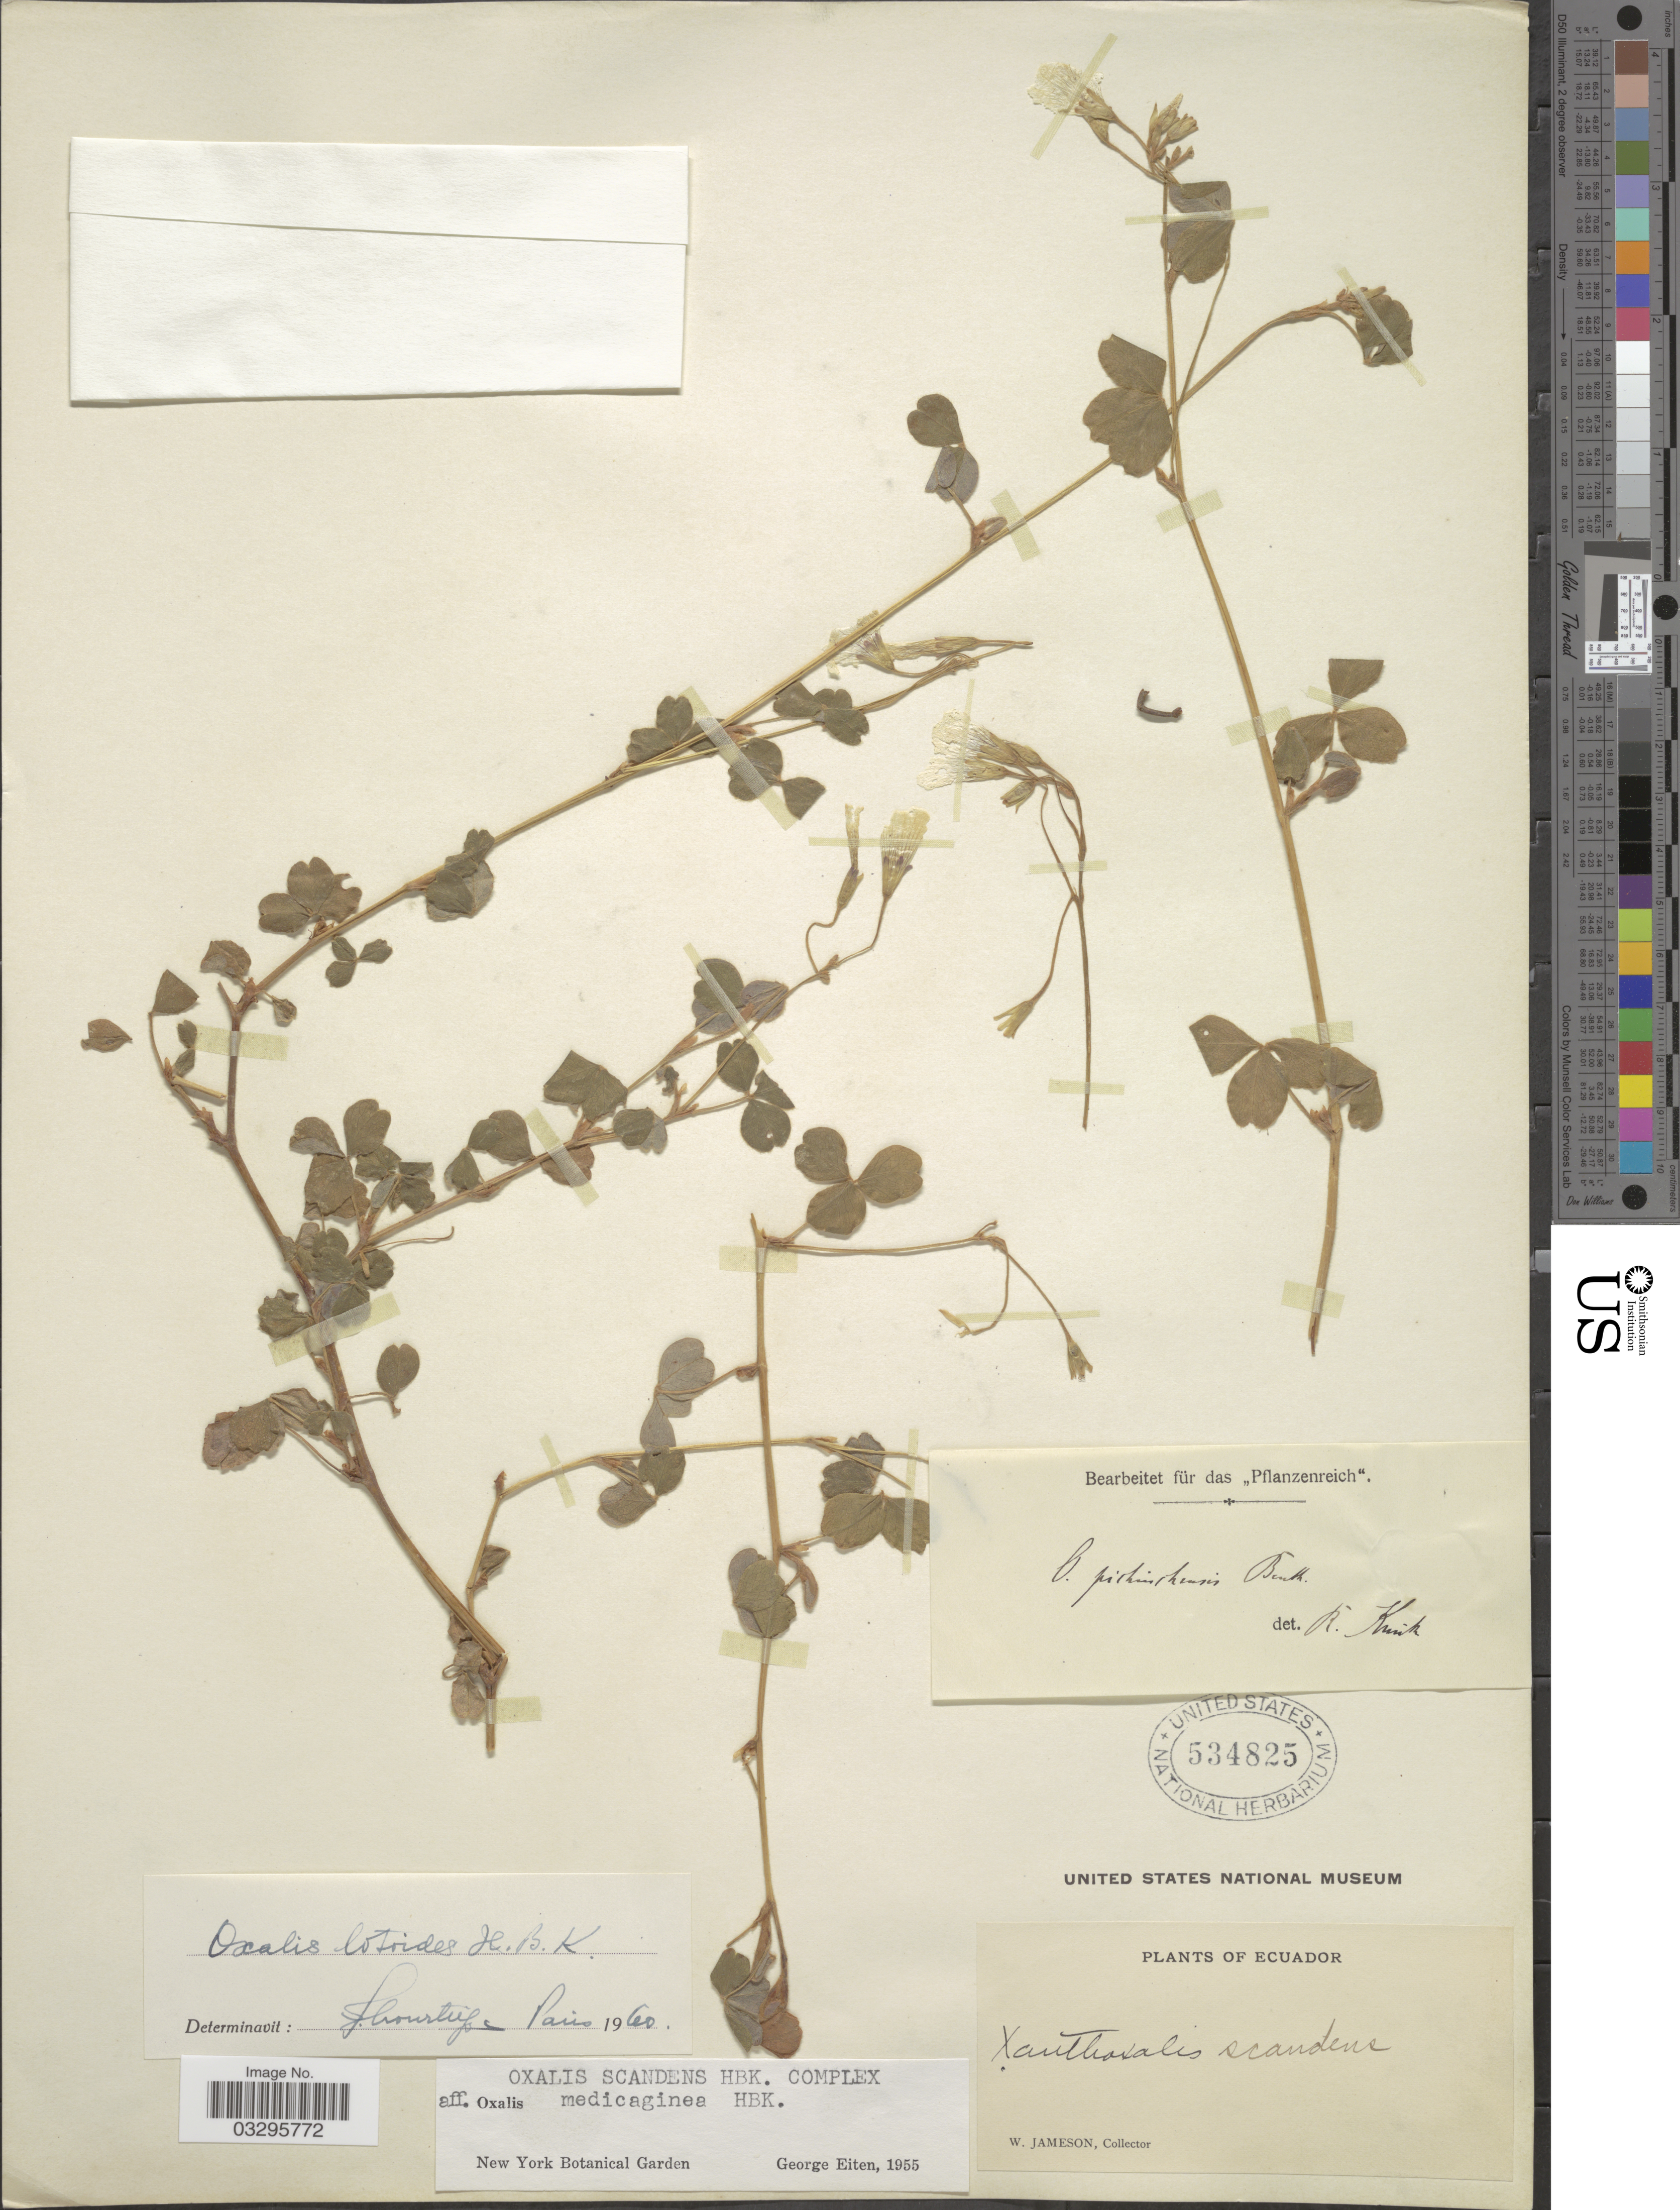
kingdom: Plantae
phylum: Tracheophyta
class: Magnoliopsida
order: Oxalidales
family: Oxalidaceae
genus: Oxalis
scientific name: Oxalis lotoides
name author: Kunth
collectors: W. Jameson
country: Ecuador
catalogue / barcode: US 534825